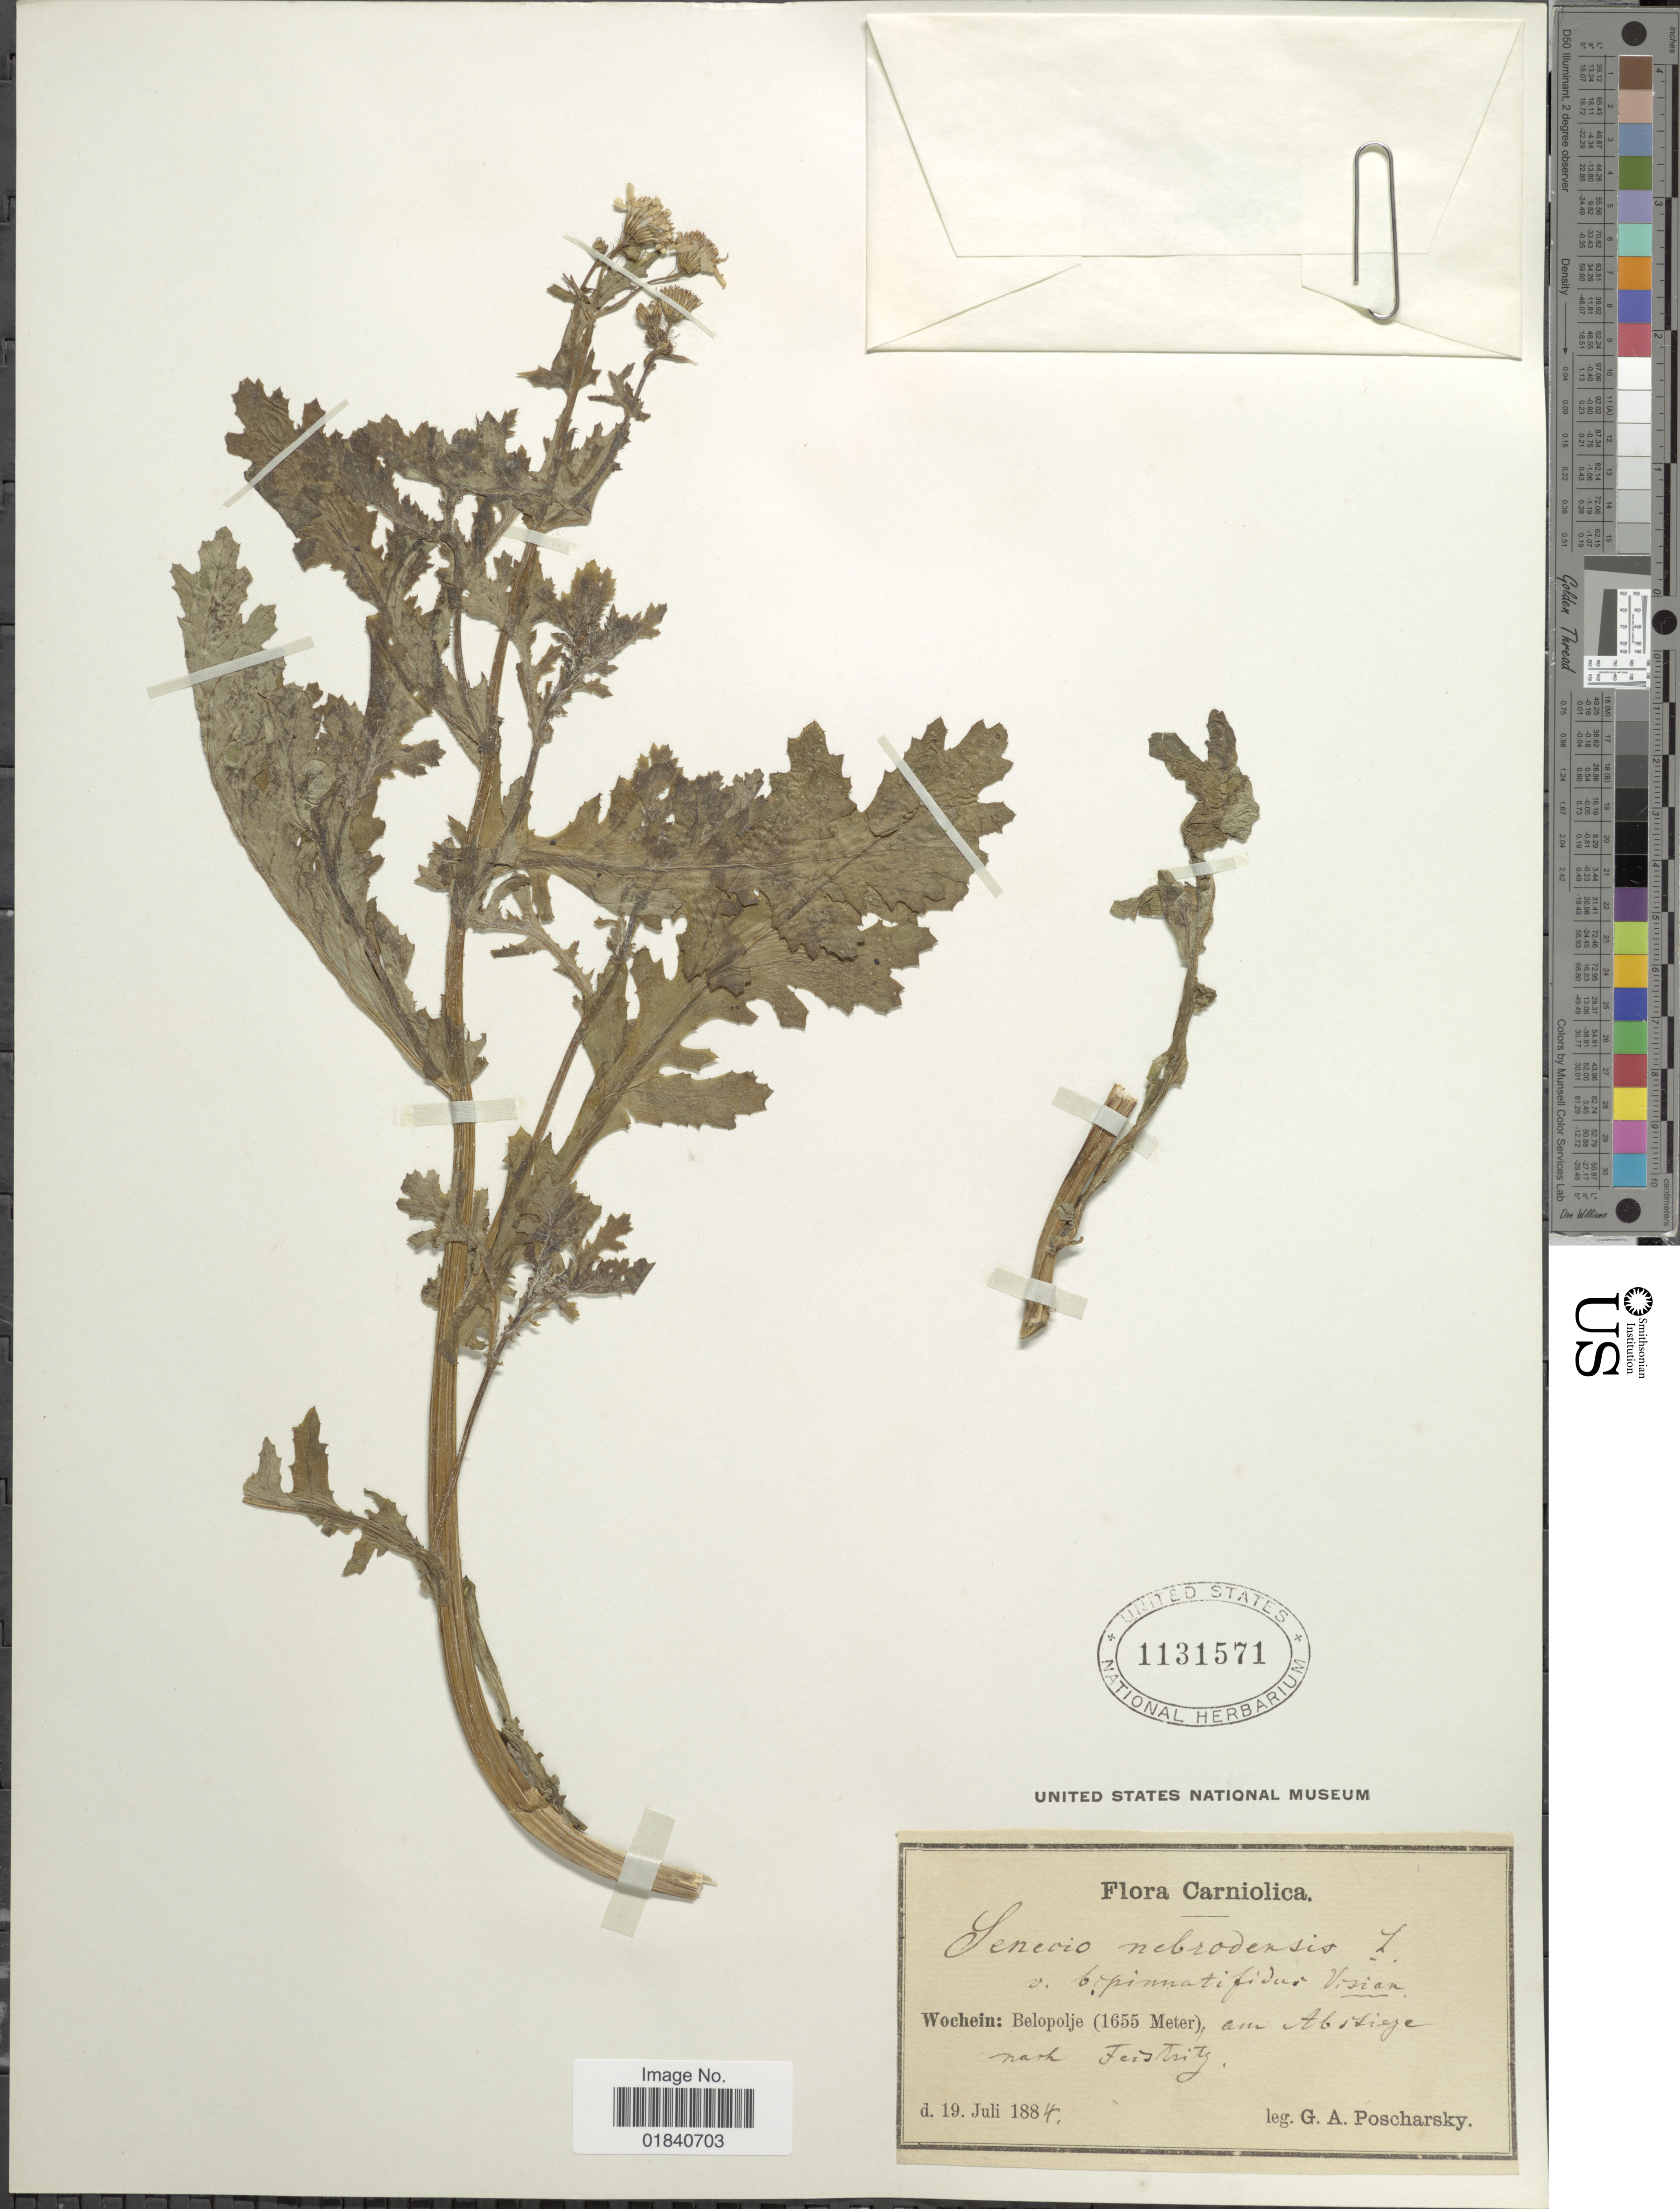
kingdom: Plantae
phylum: Tracheophyta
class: Magnoliopsida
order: Asterales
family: Asteraceae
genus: Senecio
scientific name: Senecio nebrodensis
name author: L.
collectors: G. Poscharsky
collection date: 1884-07-19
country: Slovenia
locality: Wochein: Belopolje, am Abstiege nach Festity [interpreted]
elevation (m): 1655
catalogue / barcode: US 1131571